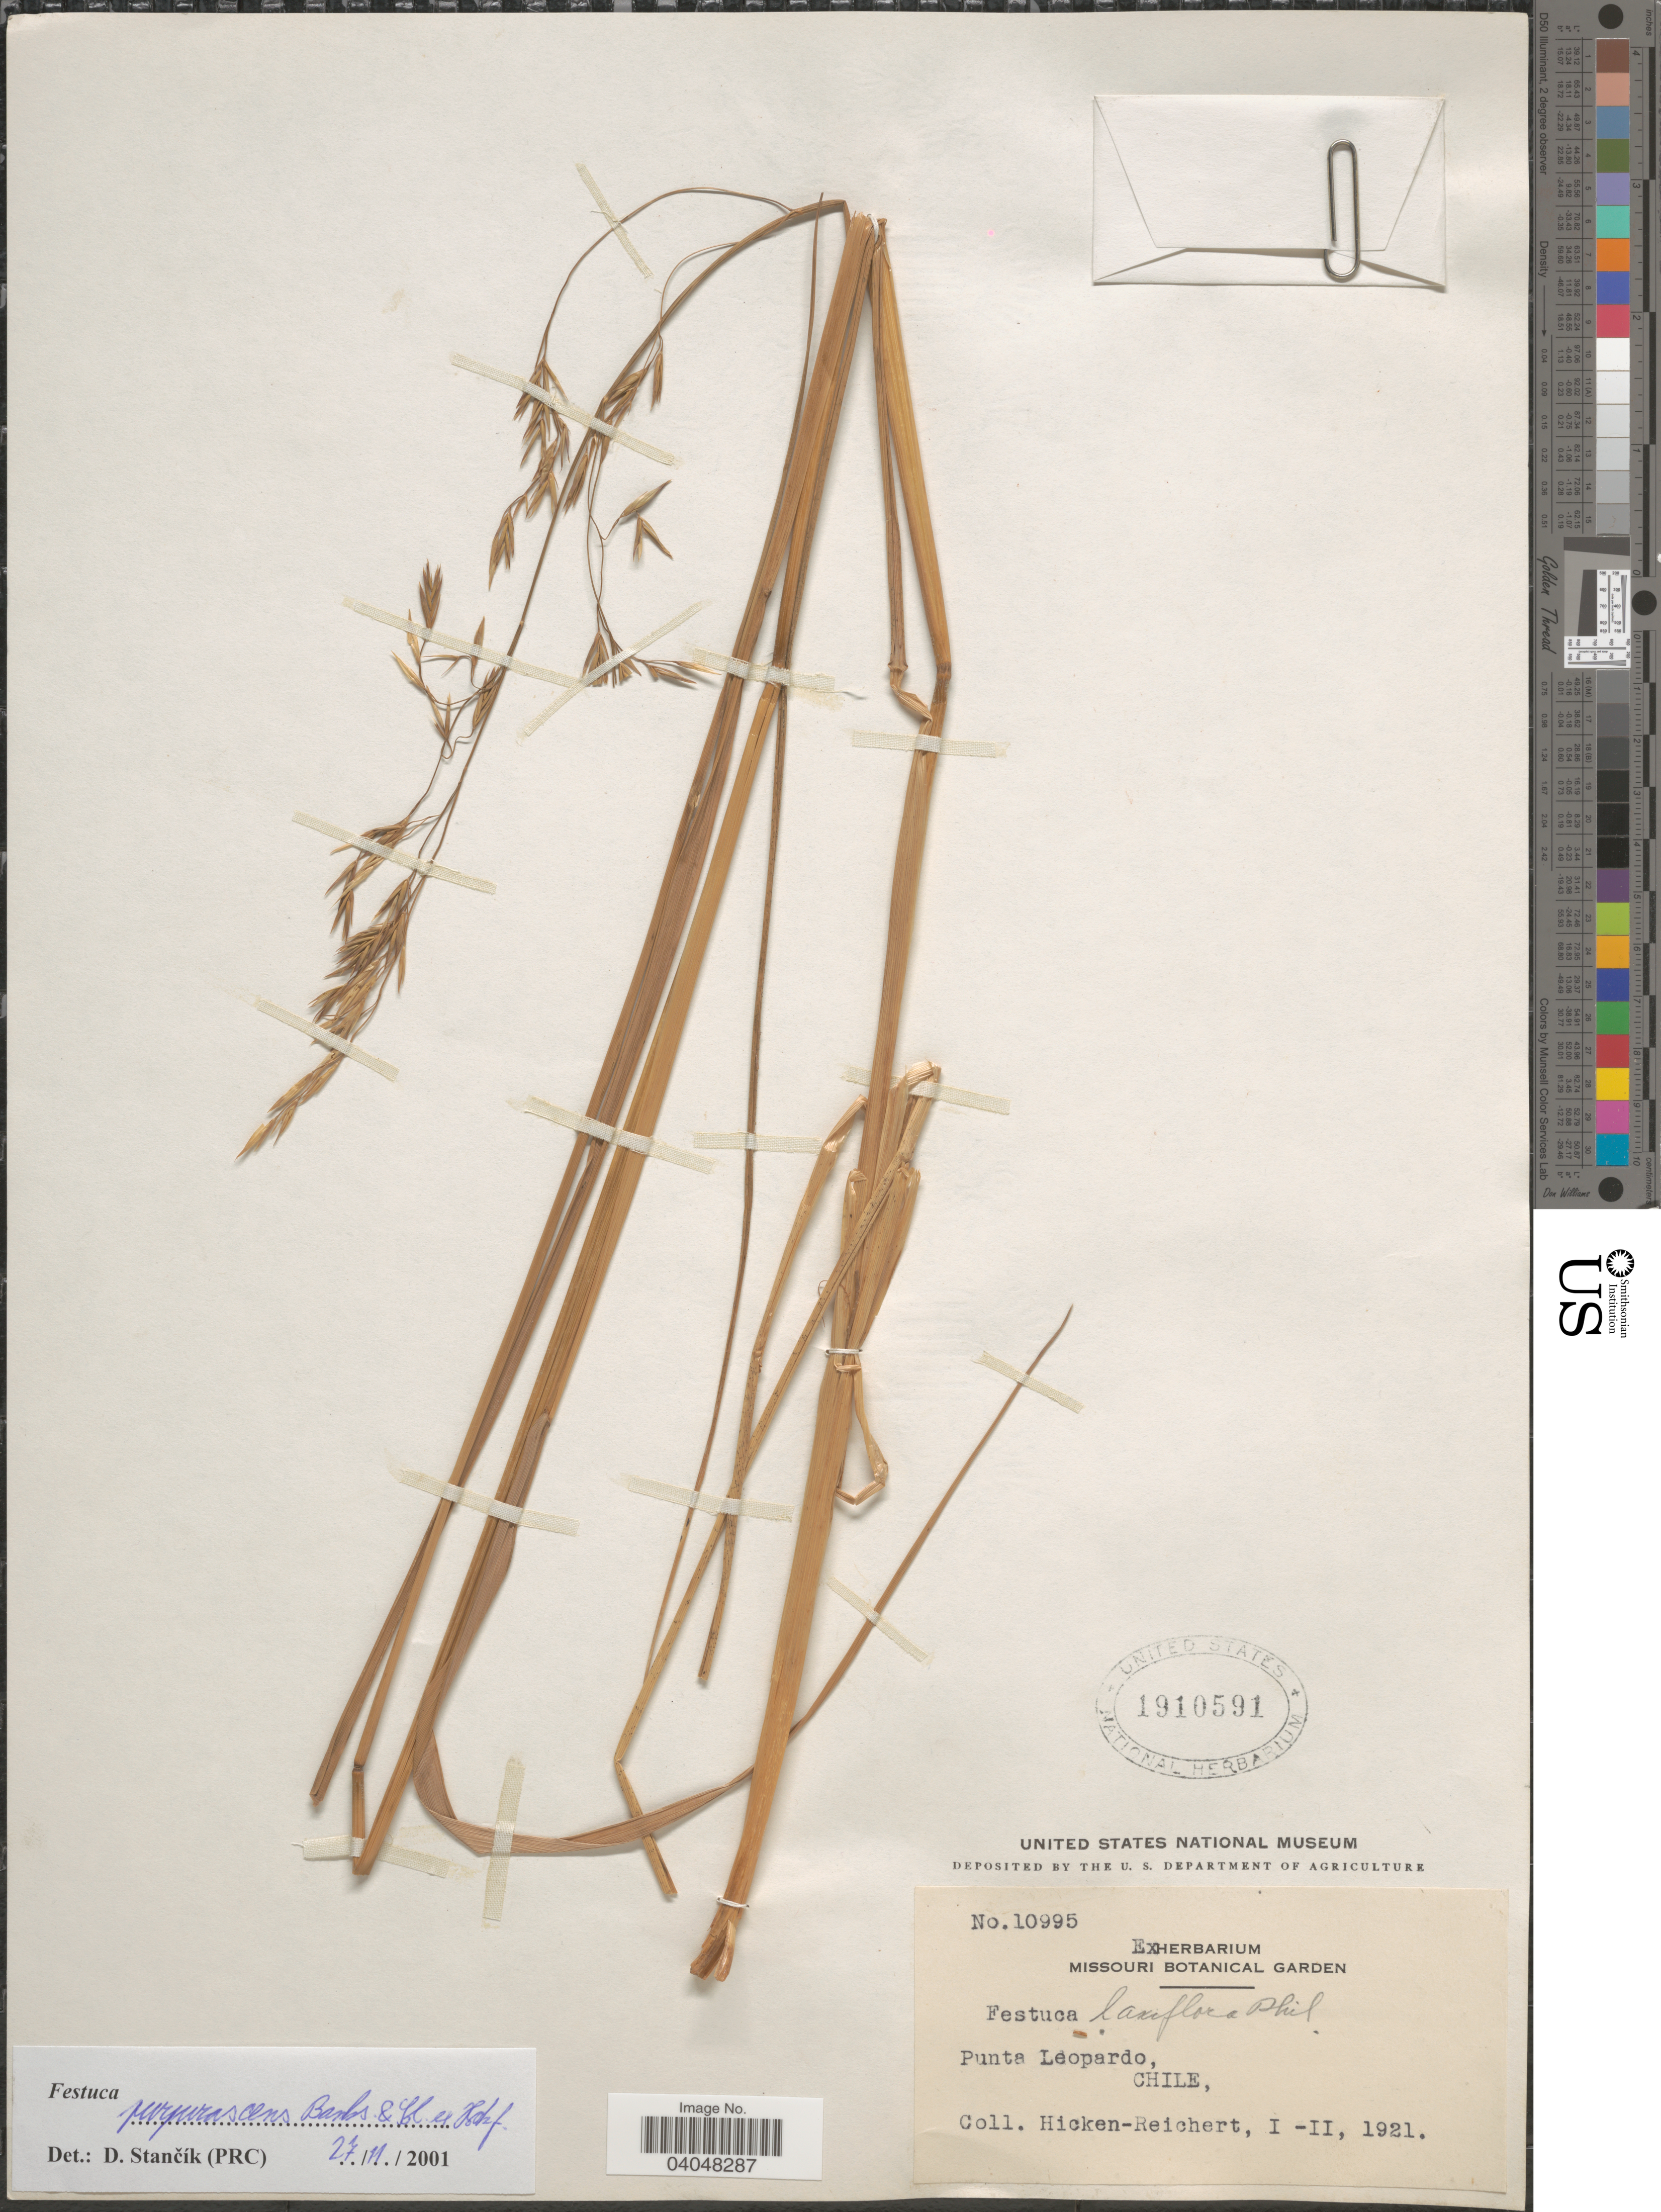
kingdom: Plantae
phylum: Tracheophyta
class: Liliopsida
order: Poales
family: Poaceae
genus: Festuca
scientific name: Festuca purpurascens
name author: Banks & Sol. ex Hook. f.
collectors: Hicken-Reichert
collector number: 10995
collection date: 1921-01/1921-02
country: Chile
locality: Punta Leopardo.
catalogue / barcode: US 1910591